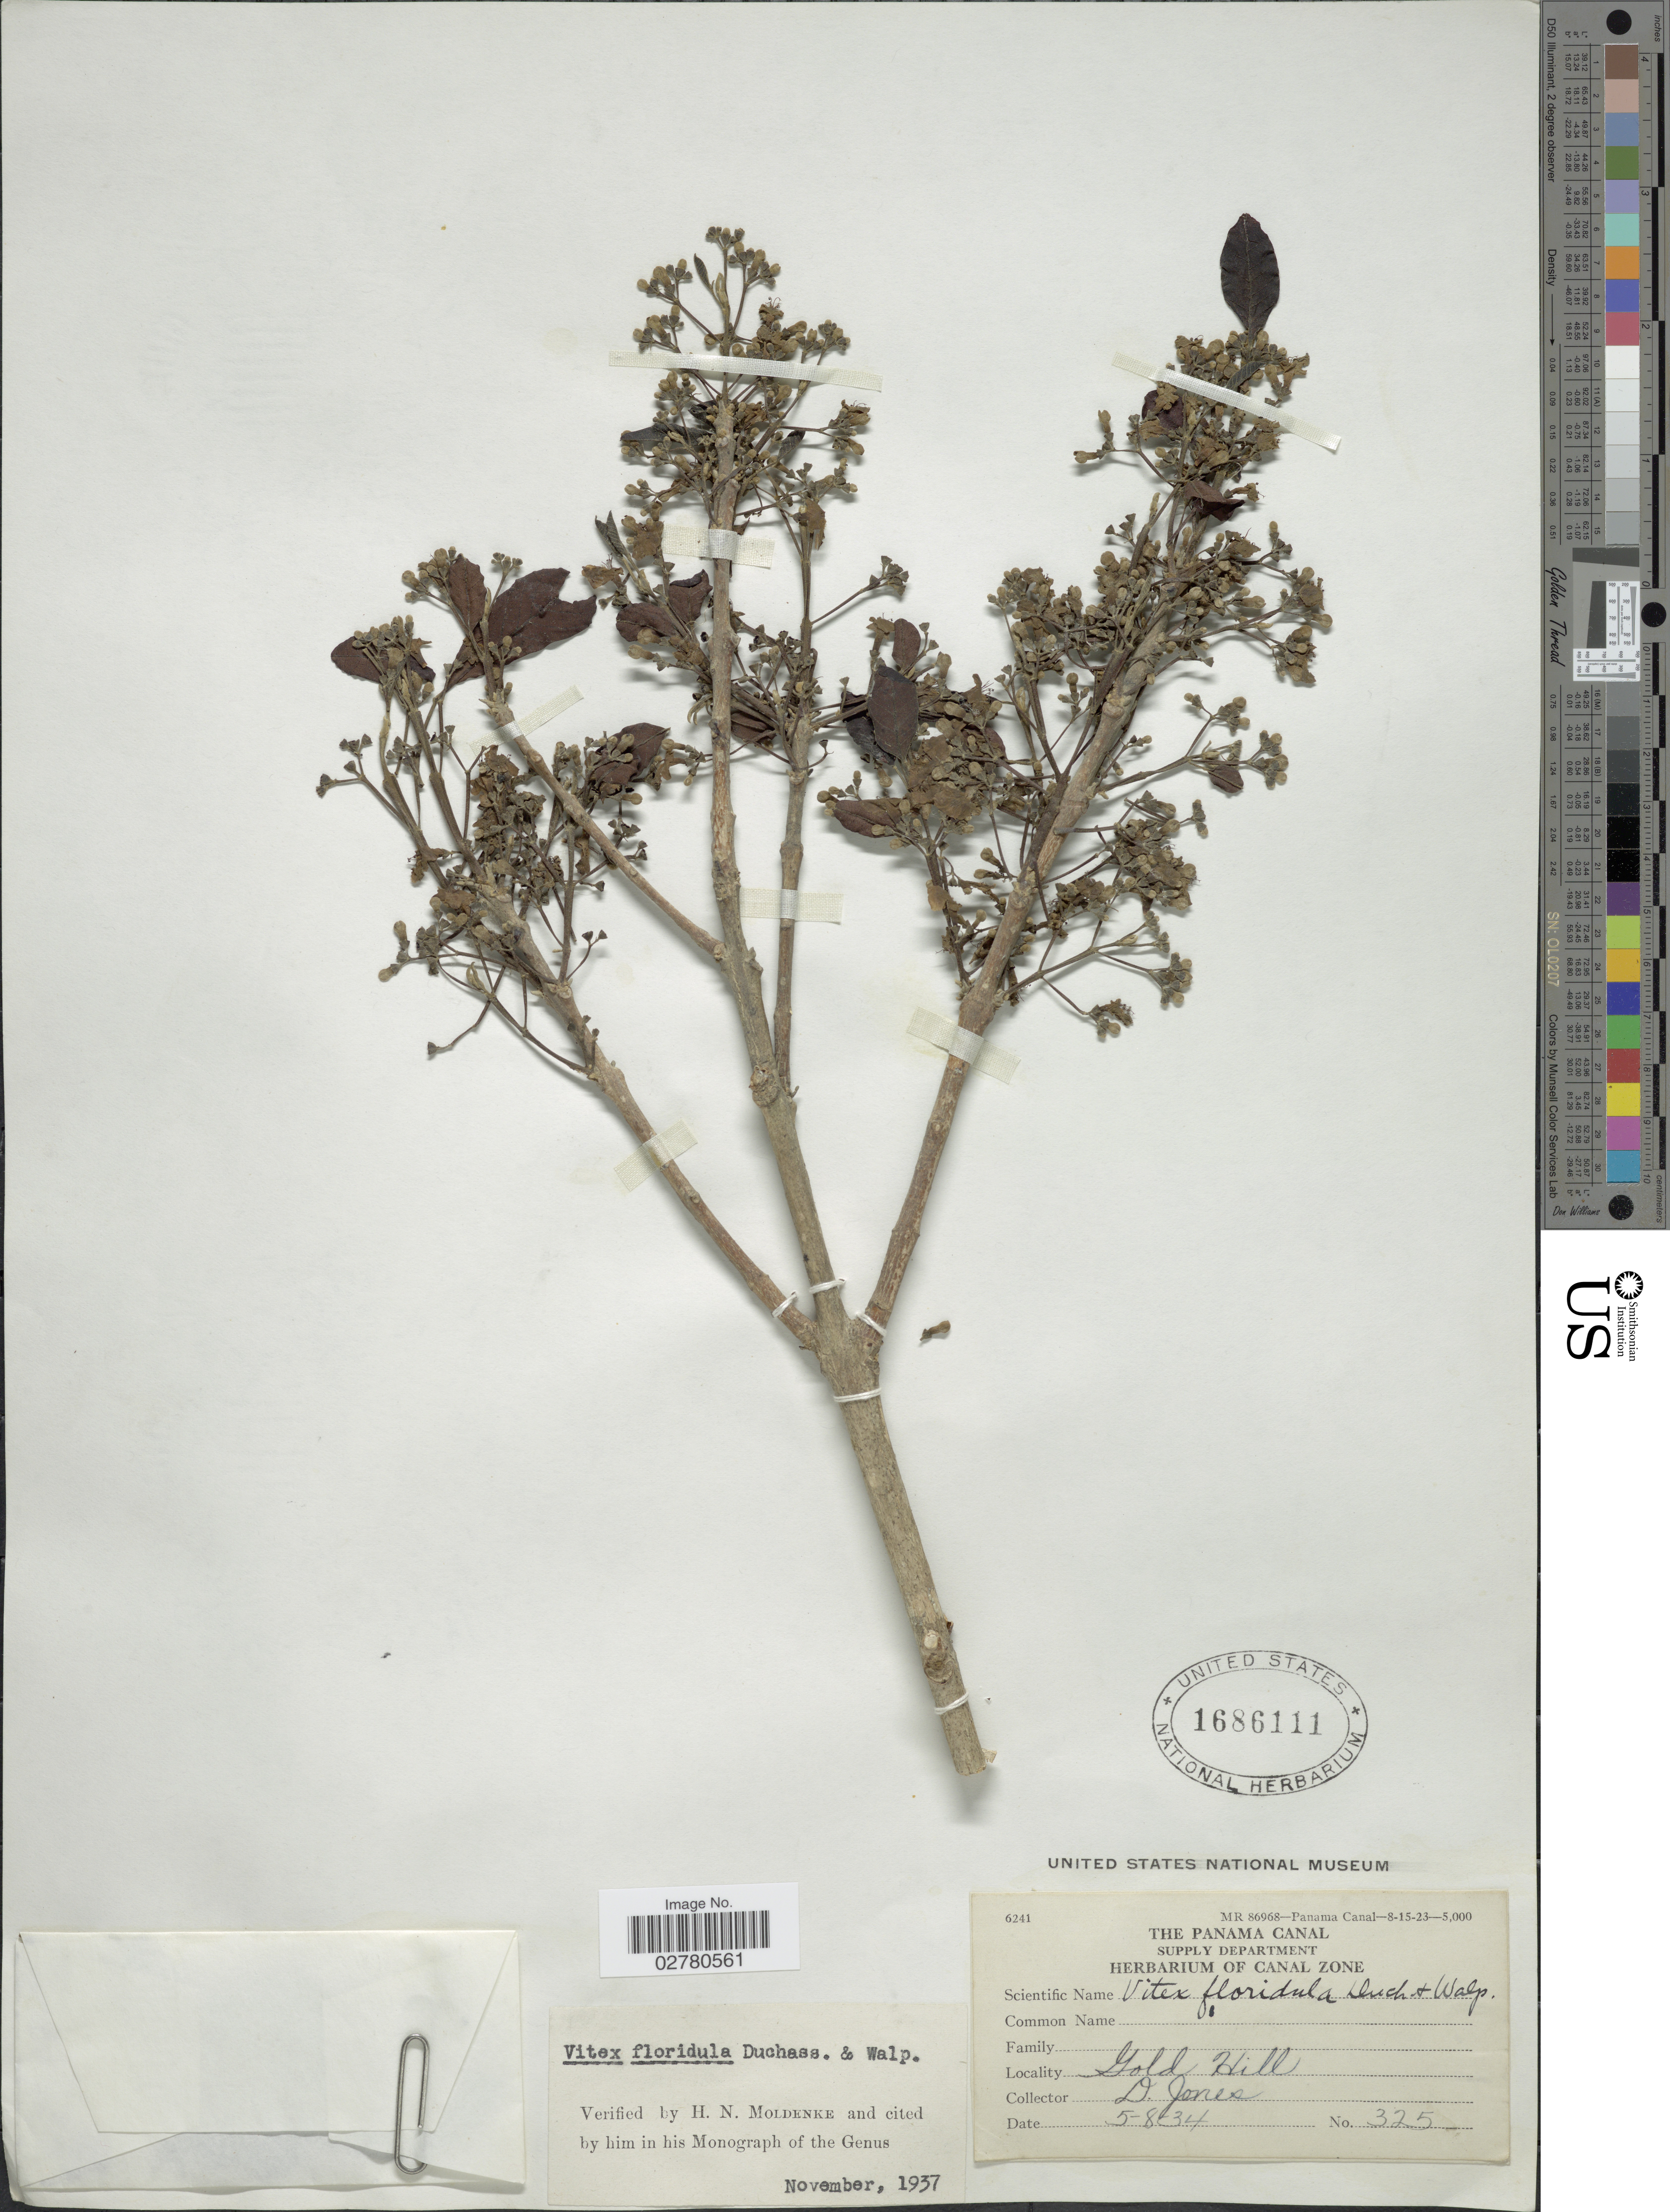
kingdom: Plantae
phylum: Tracheophyta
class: Magnoliopsida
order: Lamiales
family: Lamiaceae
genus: Vitex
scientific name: Vitex floridula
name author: Duchass. & Walp.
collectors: D. Jones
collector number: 325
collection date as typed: Transcribed d/m/y: 5/8/34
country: Panama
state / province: Colón / Panamá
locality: Gold Hill.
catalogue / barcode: US 1686111